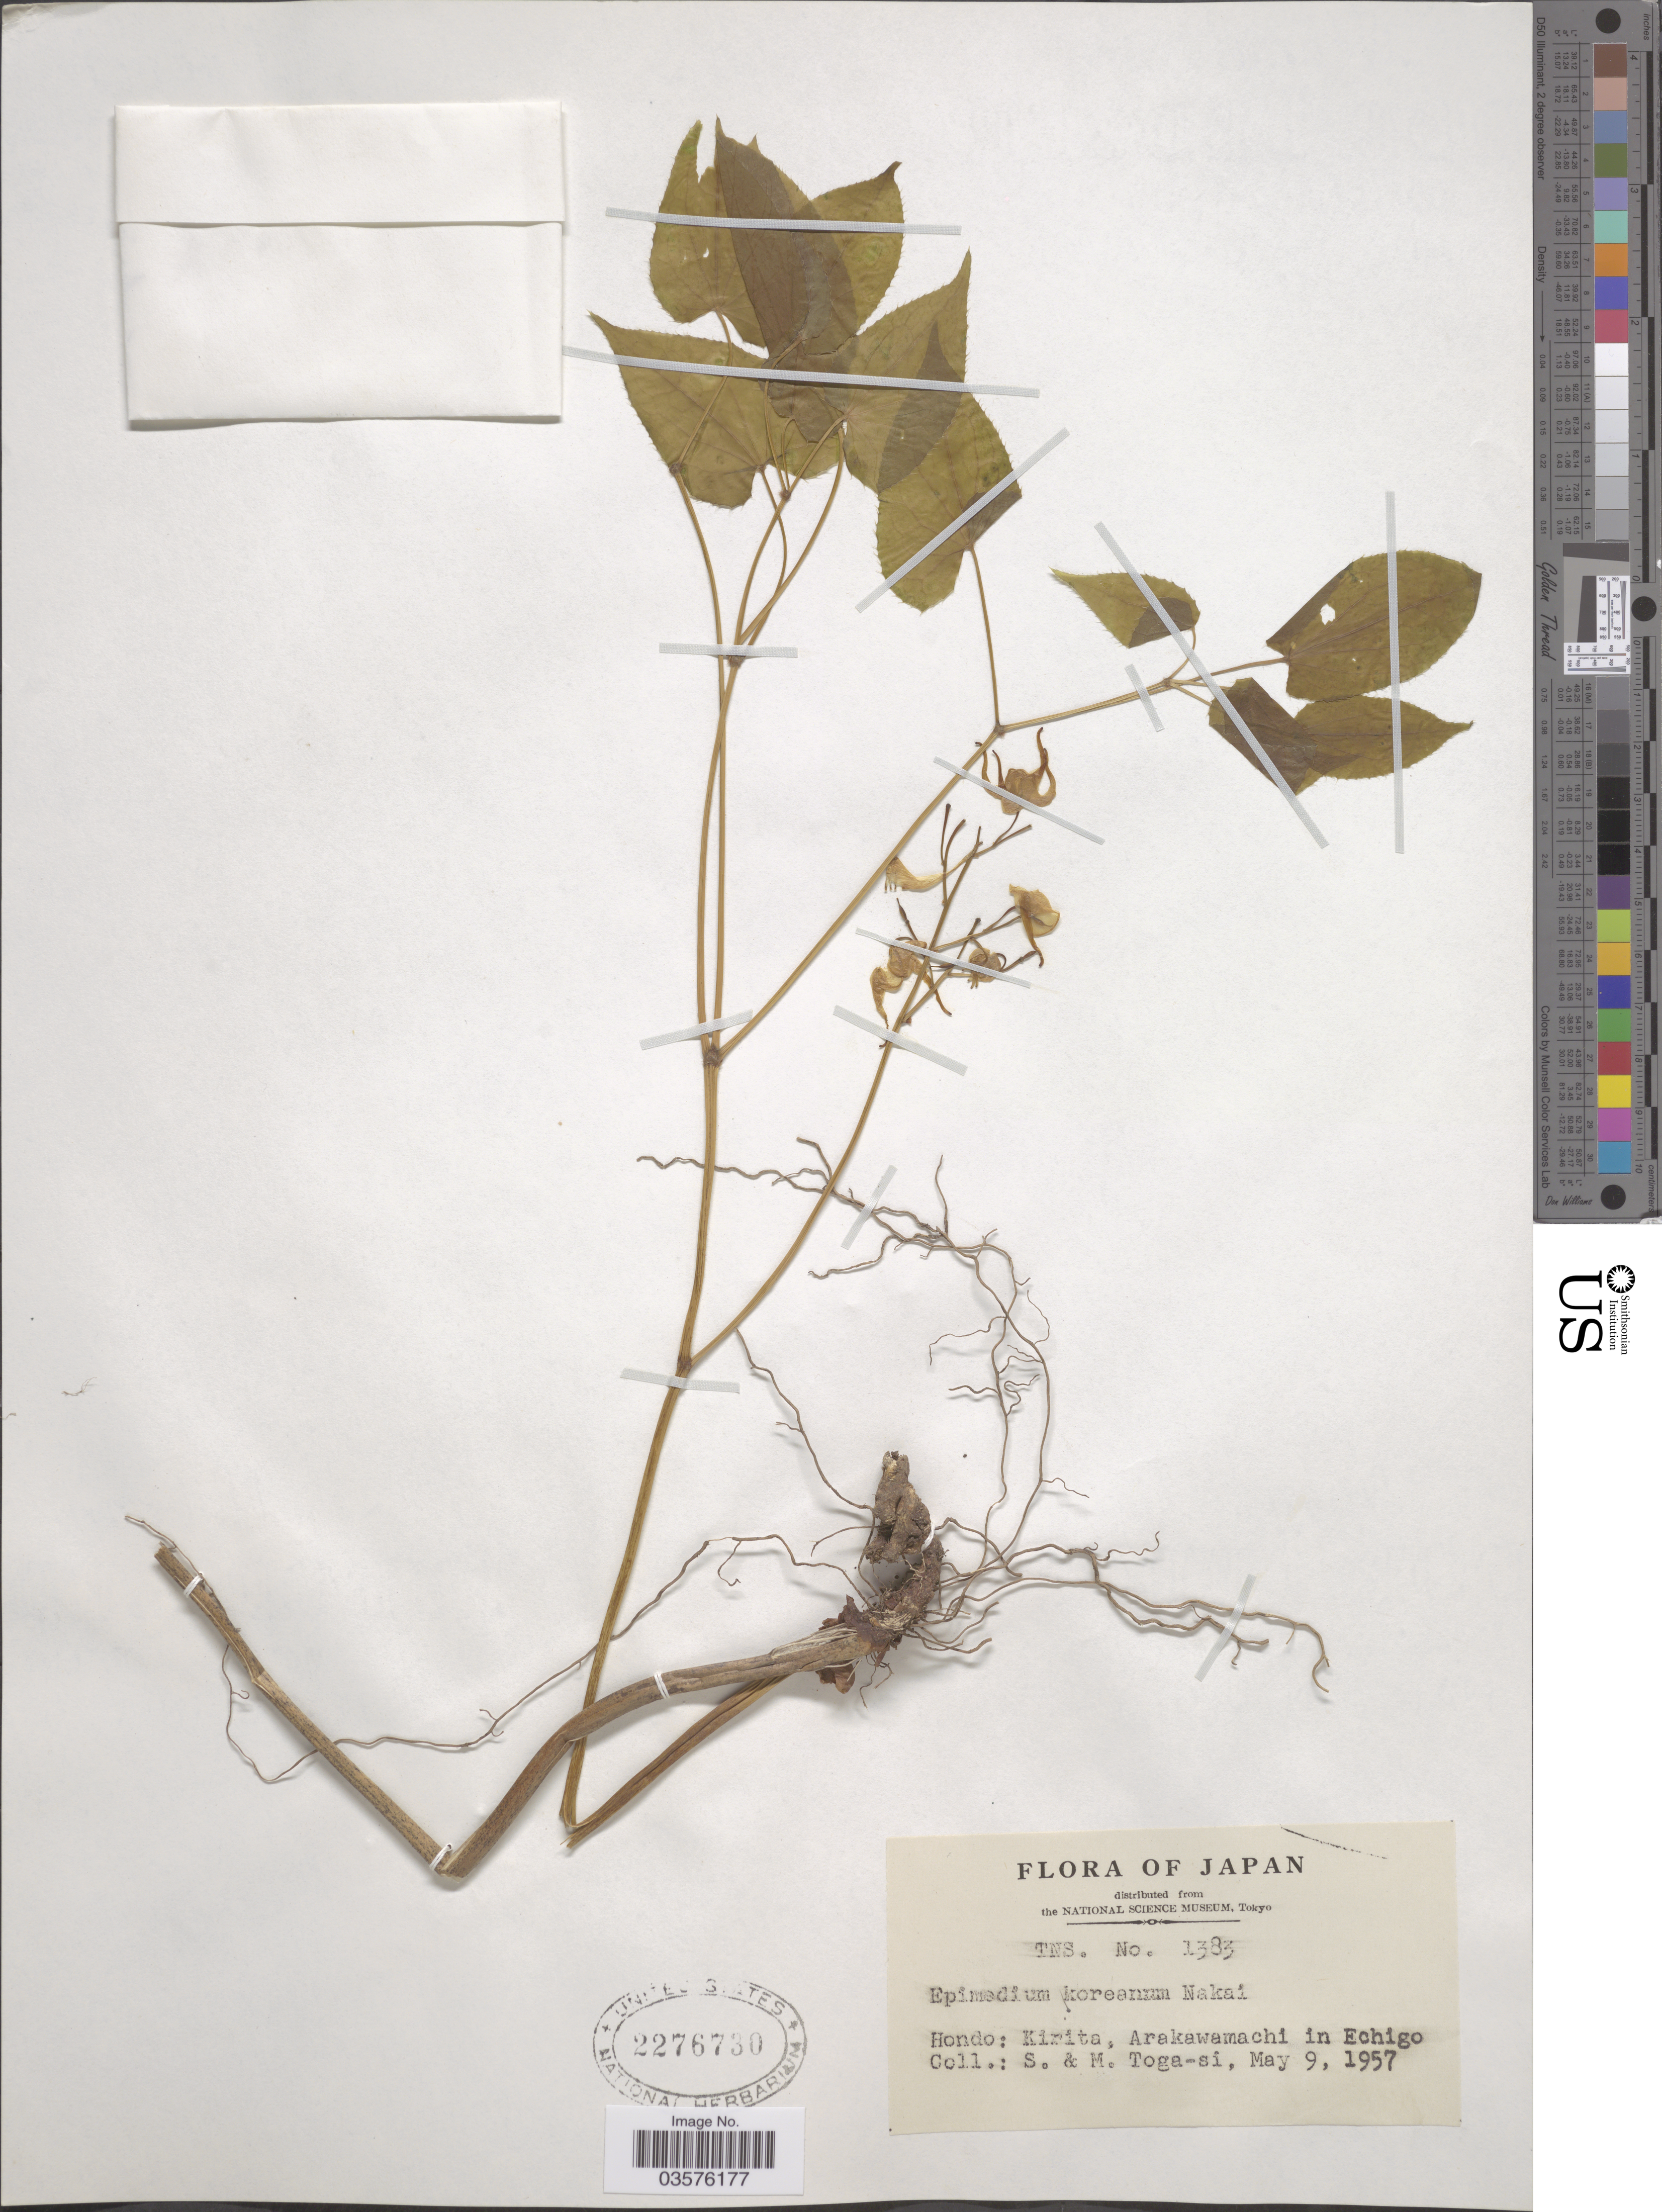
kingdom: Plantae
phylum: Tracheophyta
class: Magnoliopsida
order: Ranunculales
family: Berberidaceae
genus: Epimedium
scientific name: Epimedium koreanum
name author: Nakai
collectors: S. Togasi & M. Togasi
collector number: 1383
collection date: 1957-05-09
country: Japan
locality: Hondo: Kirita, Arakawamachi in Echigo.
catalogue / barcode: US 2276730